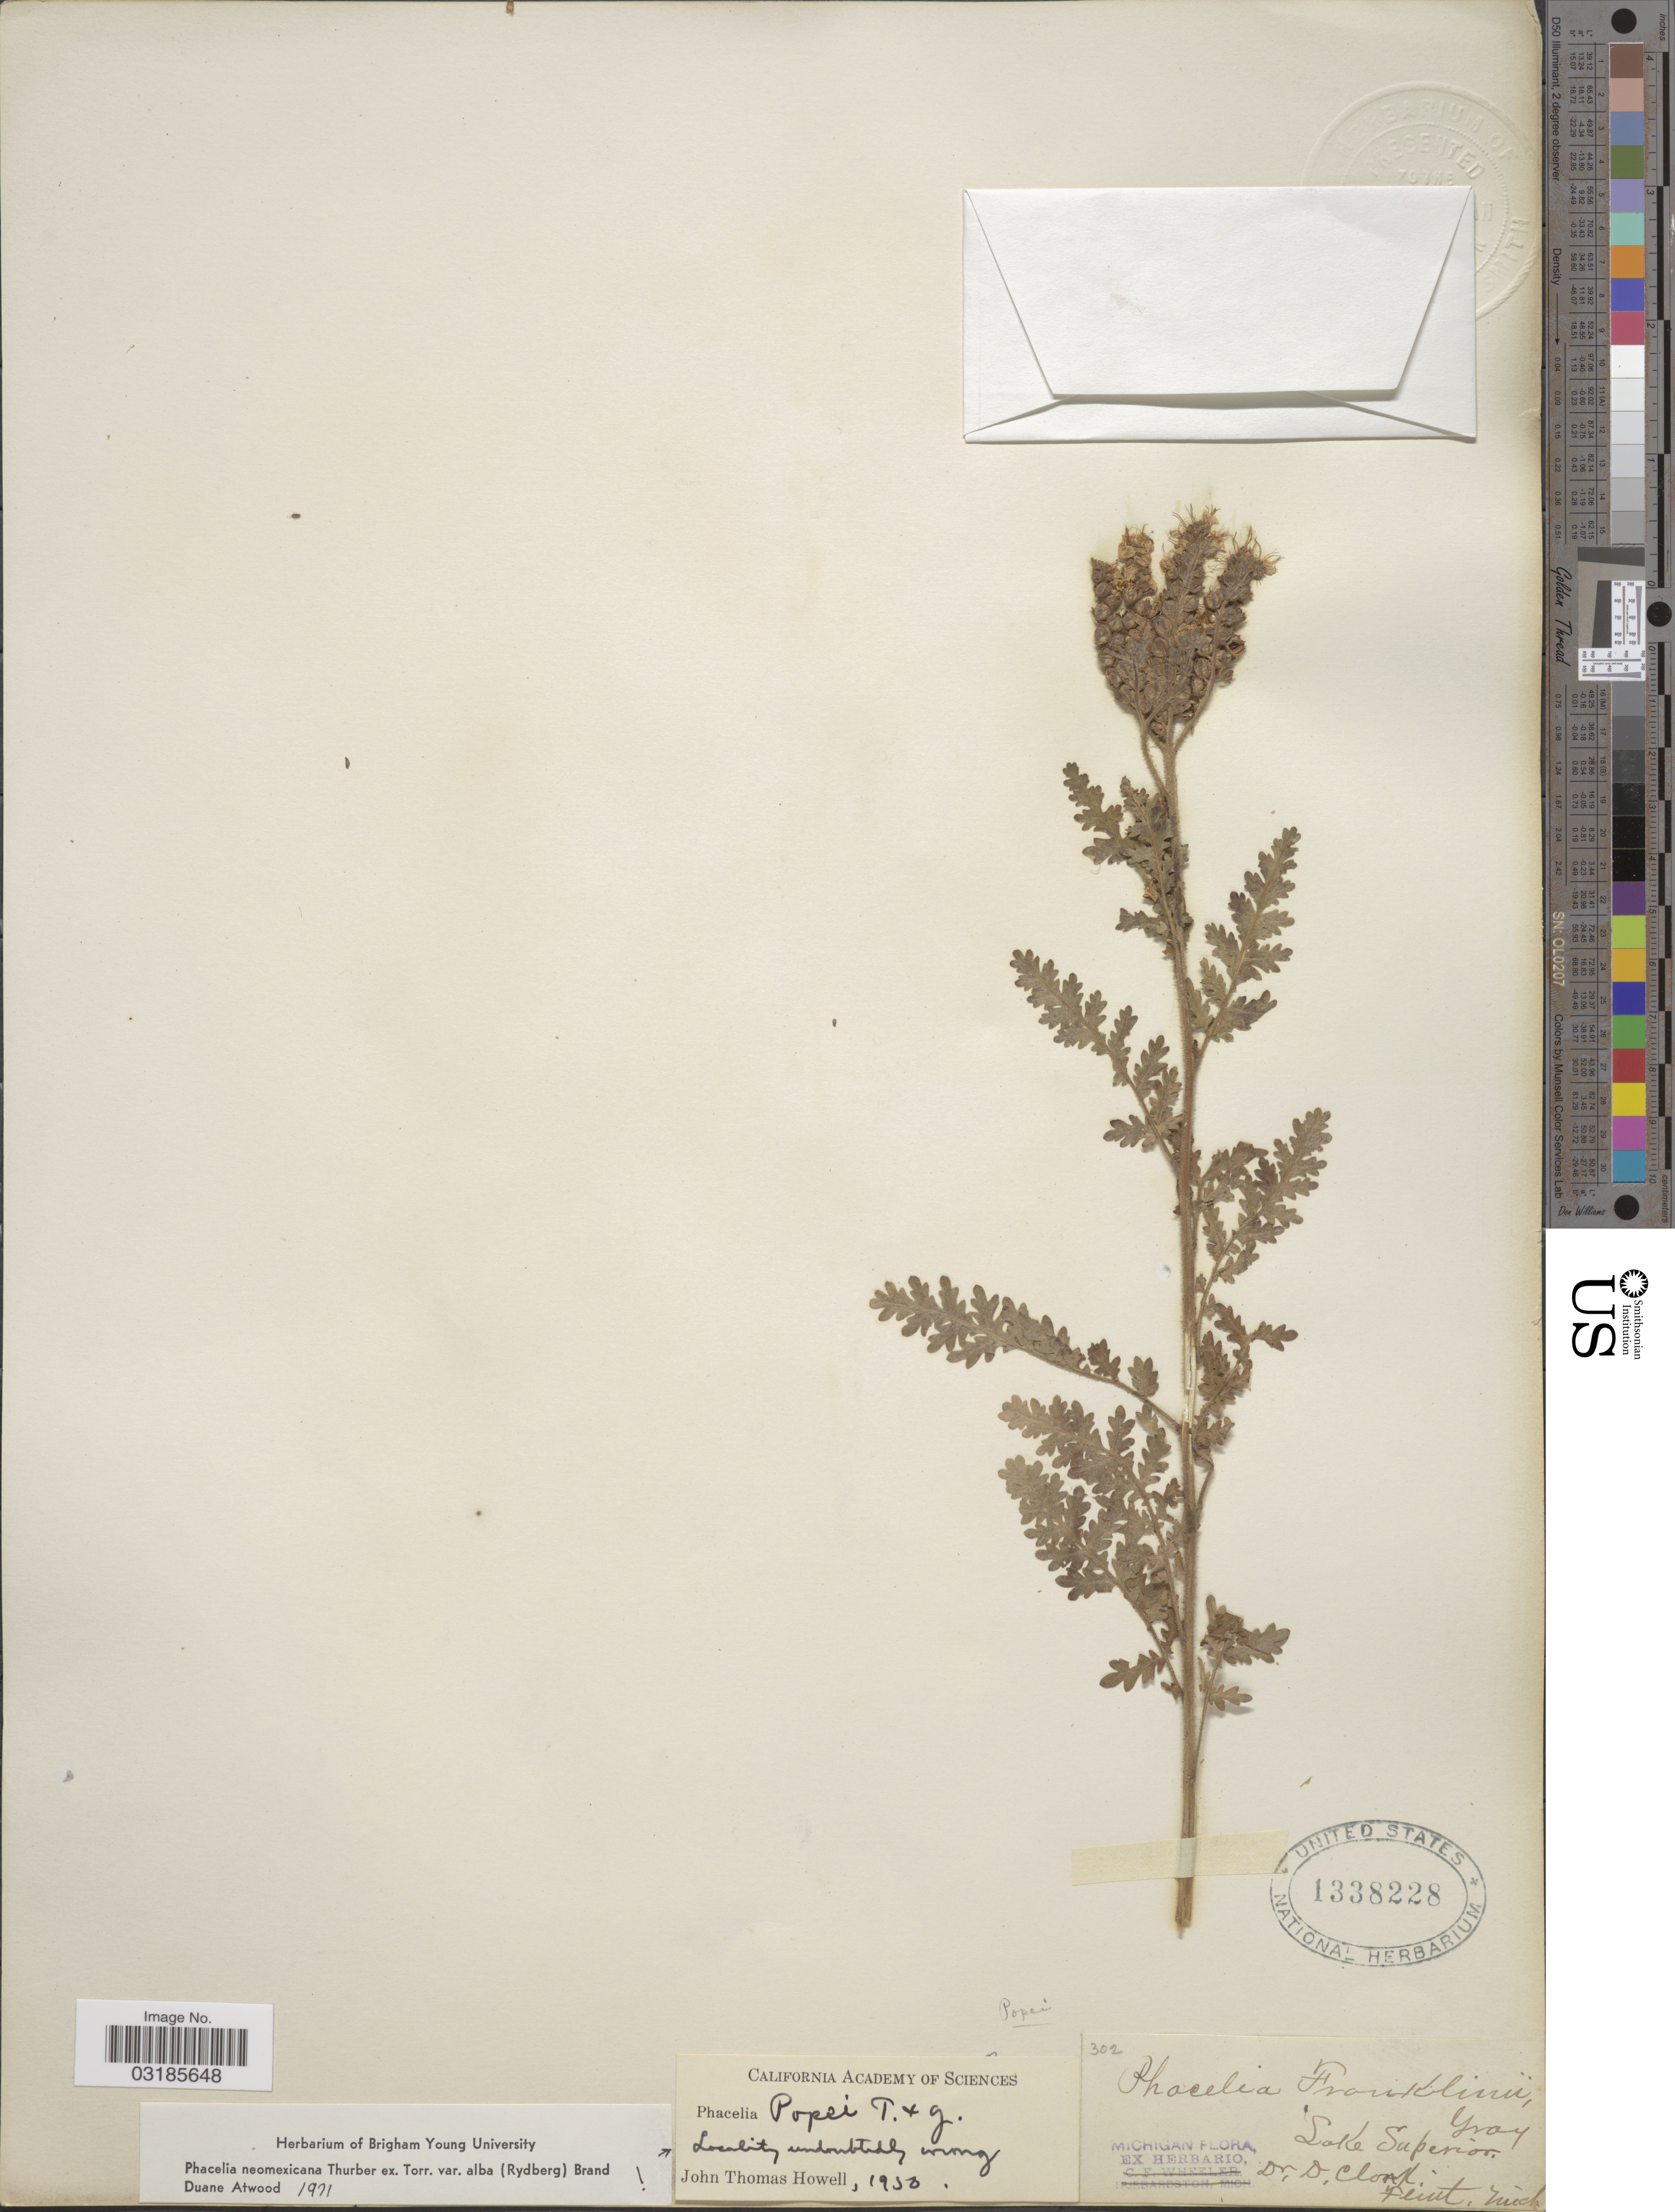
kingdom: Plantae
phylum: Tracheophyta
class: Magnoliopsida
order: Boraginales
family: Hydrophyllaceae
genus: Phacelia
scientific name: Phacelia neomexicana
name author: Thurb. ex Torr.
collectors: D. Clonk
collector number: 302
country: United States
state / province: Michigan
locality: Lake Superior.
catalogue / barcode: US 1338228